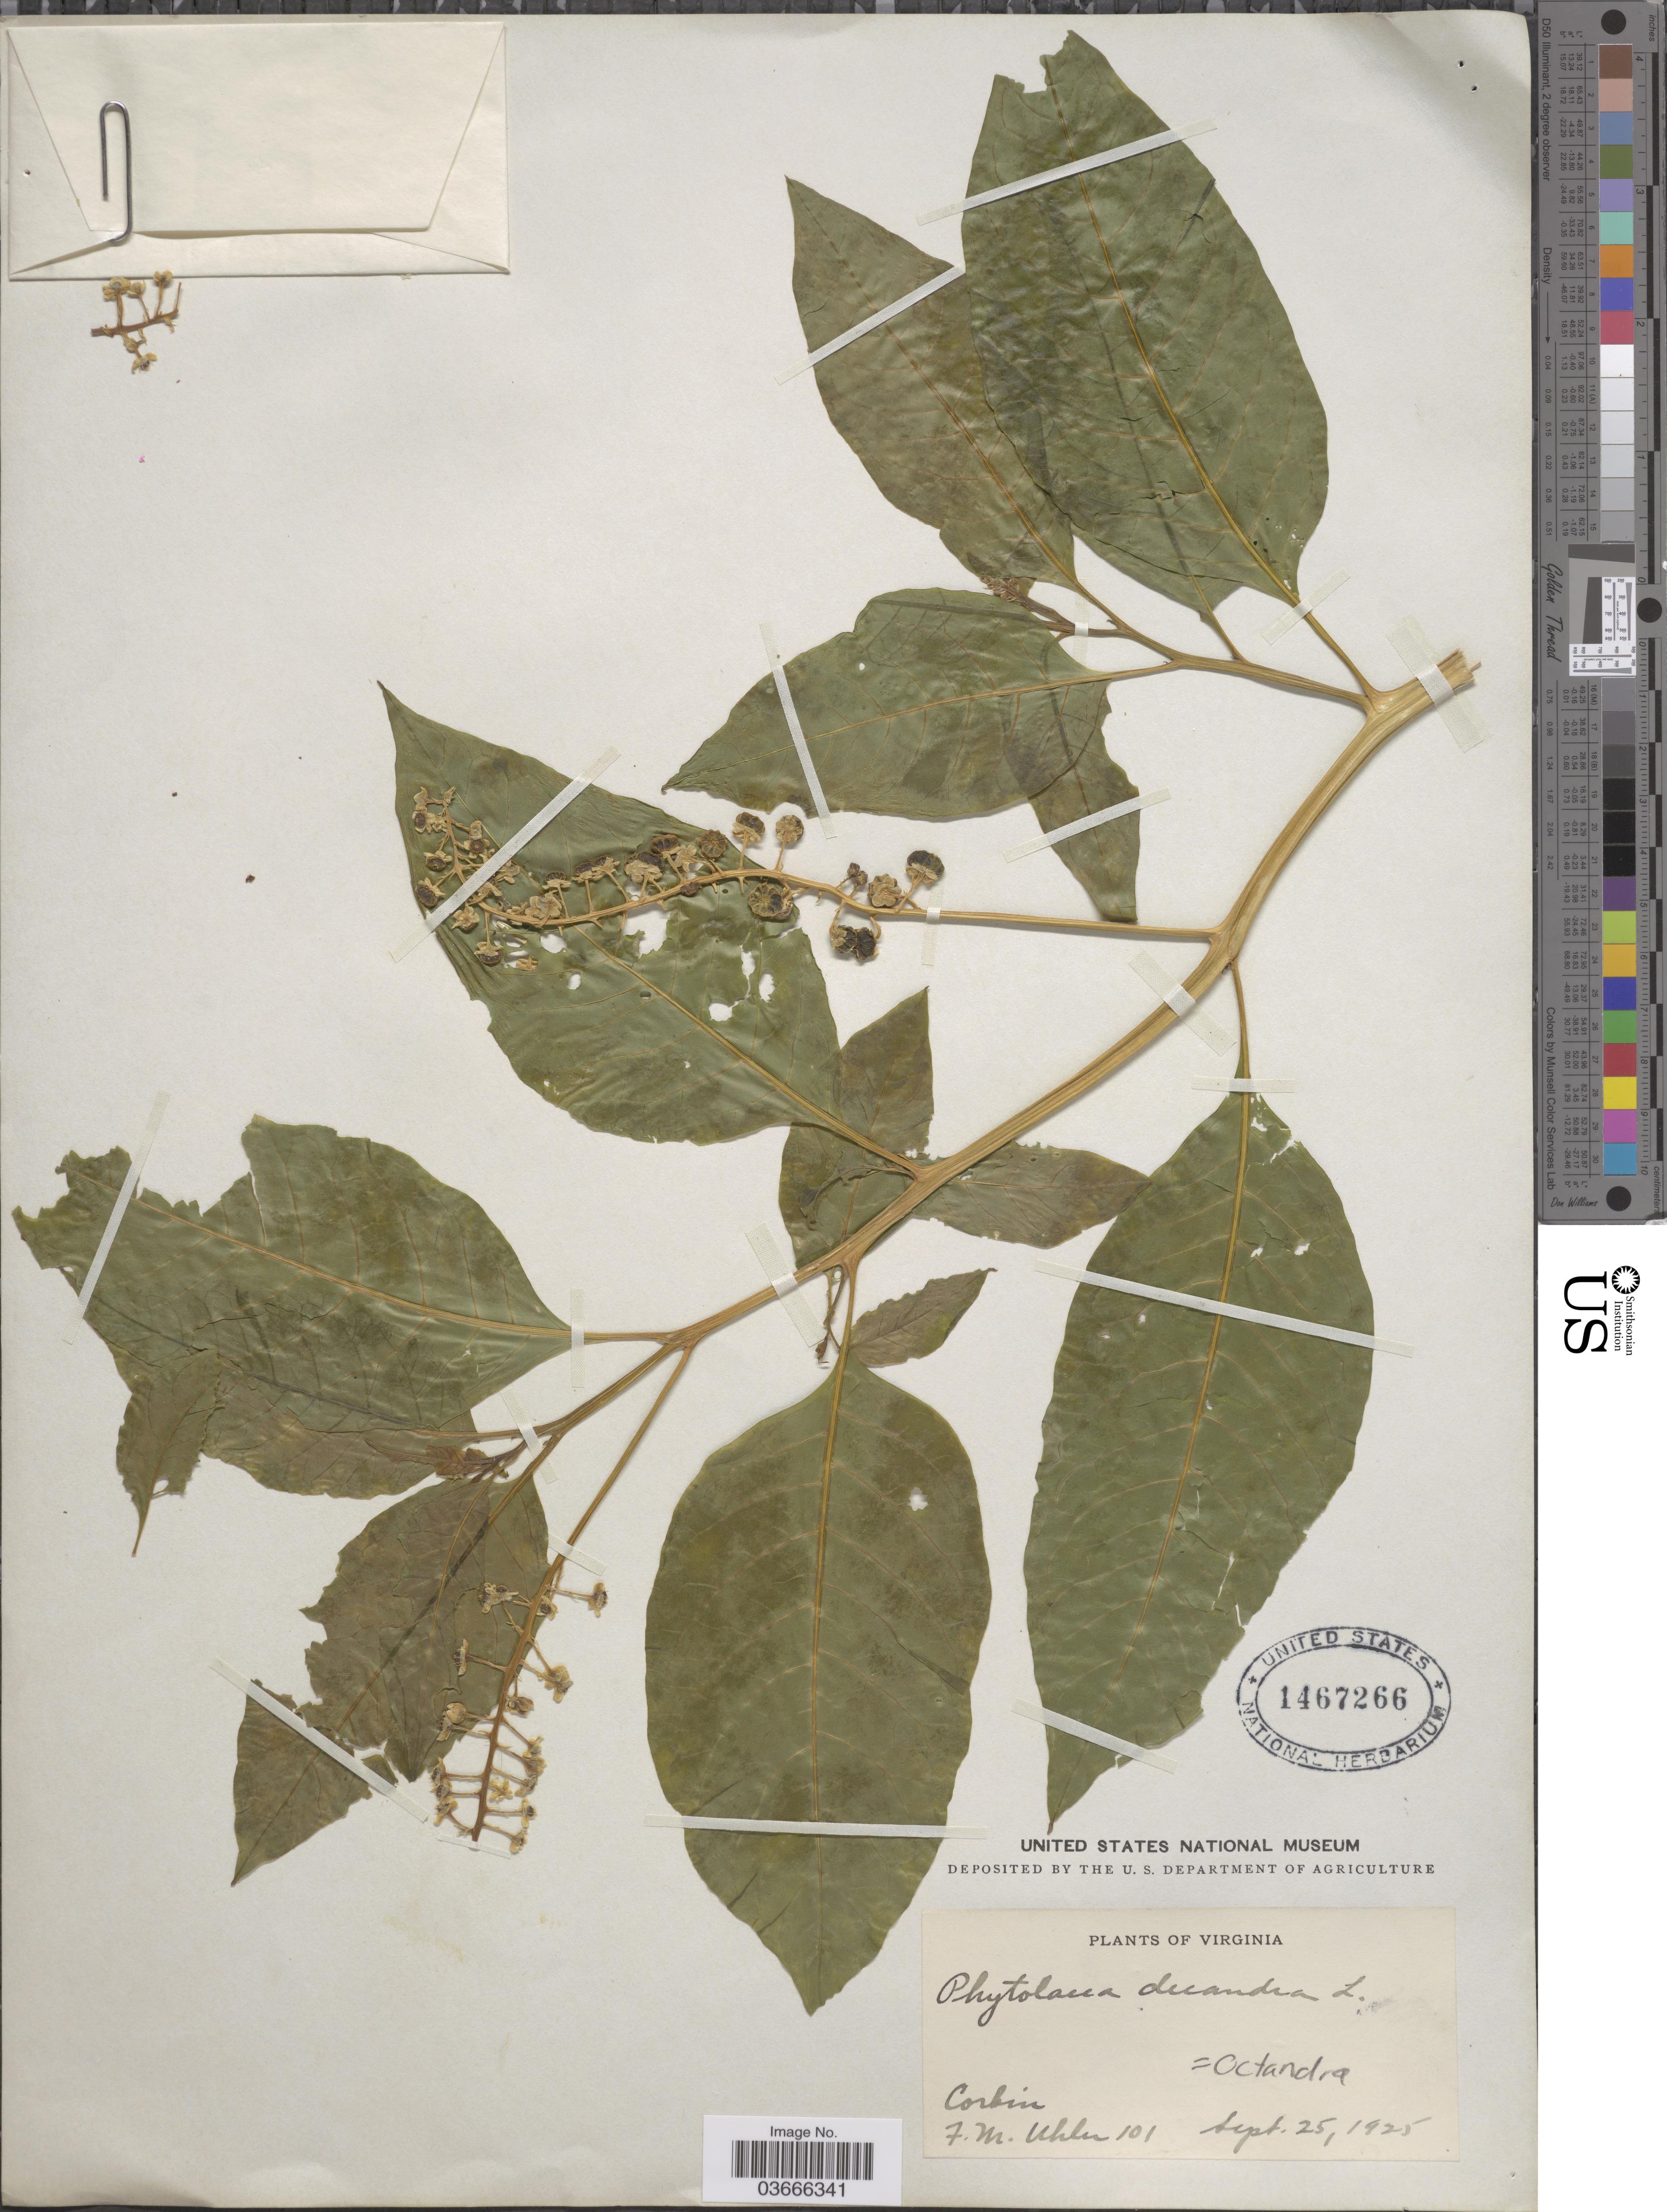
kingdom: Plantae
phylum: Tracheophyta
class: Magnoliopsida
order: Caryophyllales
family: Phytolaccaceae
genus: Phytolacca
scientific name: Phytolacca octandra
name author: L.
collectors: F. M. Uhler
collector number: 101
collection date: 1925-09-25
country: United States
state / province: Virginia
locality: Corbin.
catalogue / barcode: US 1467266